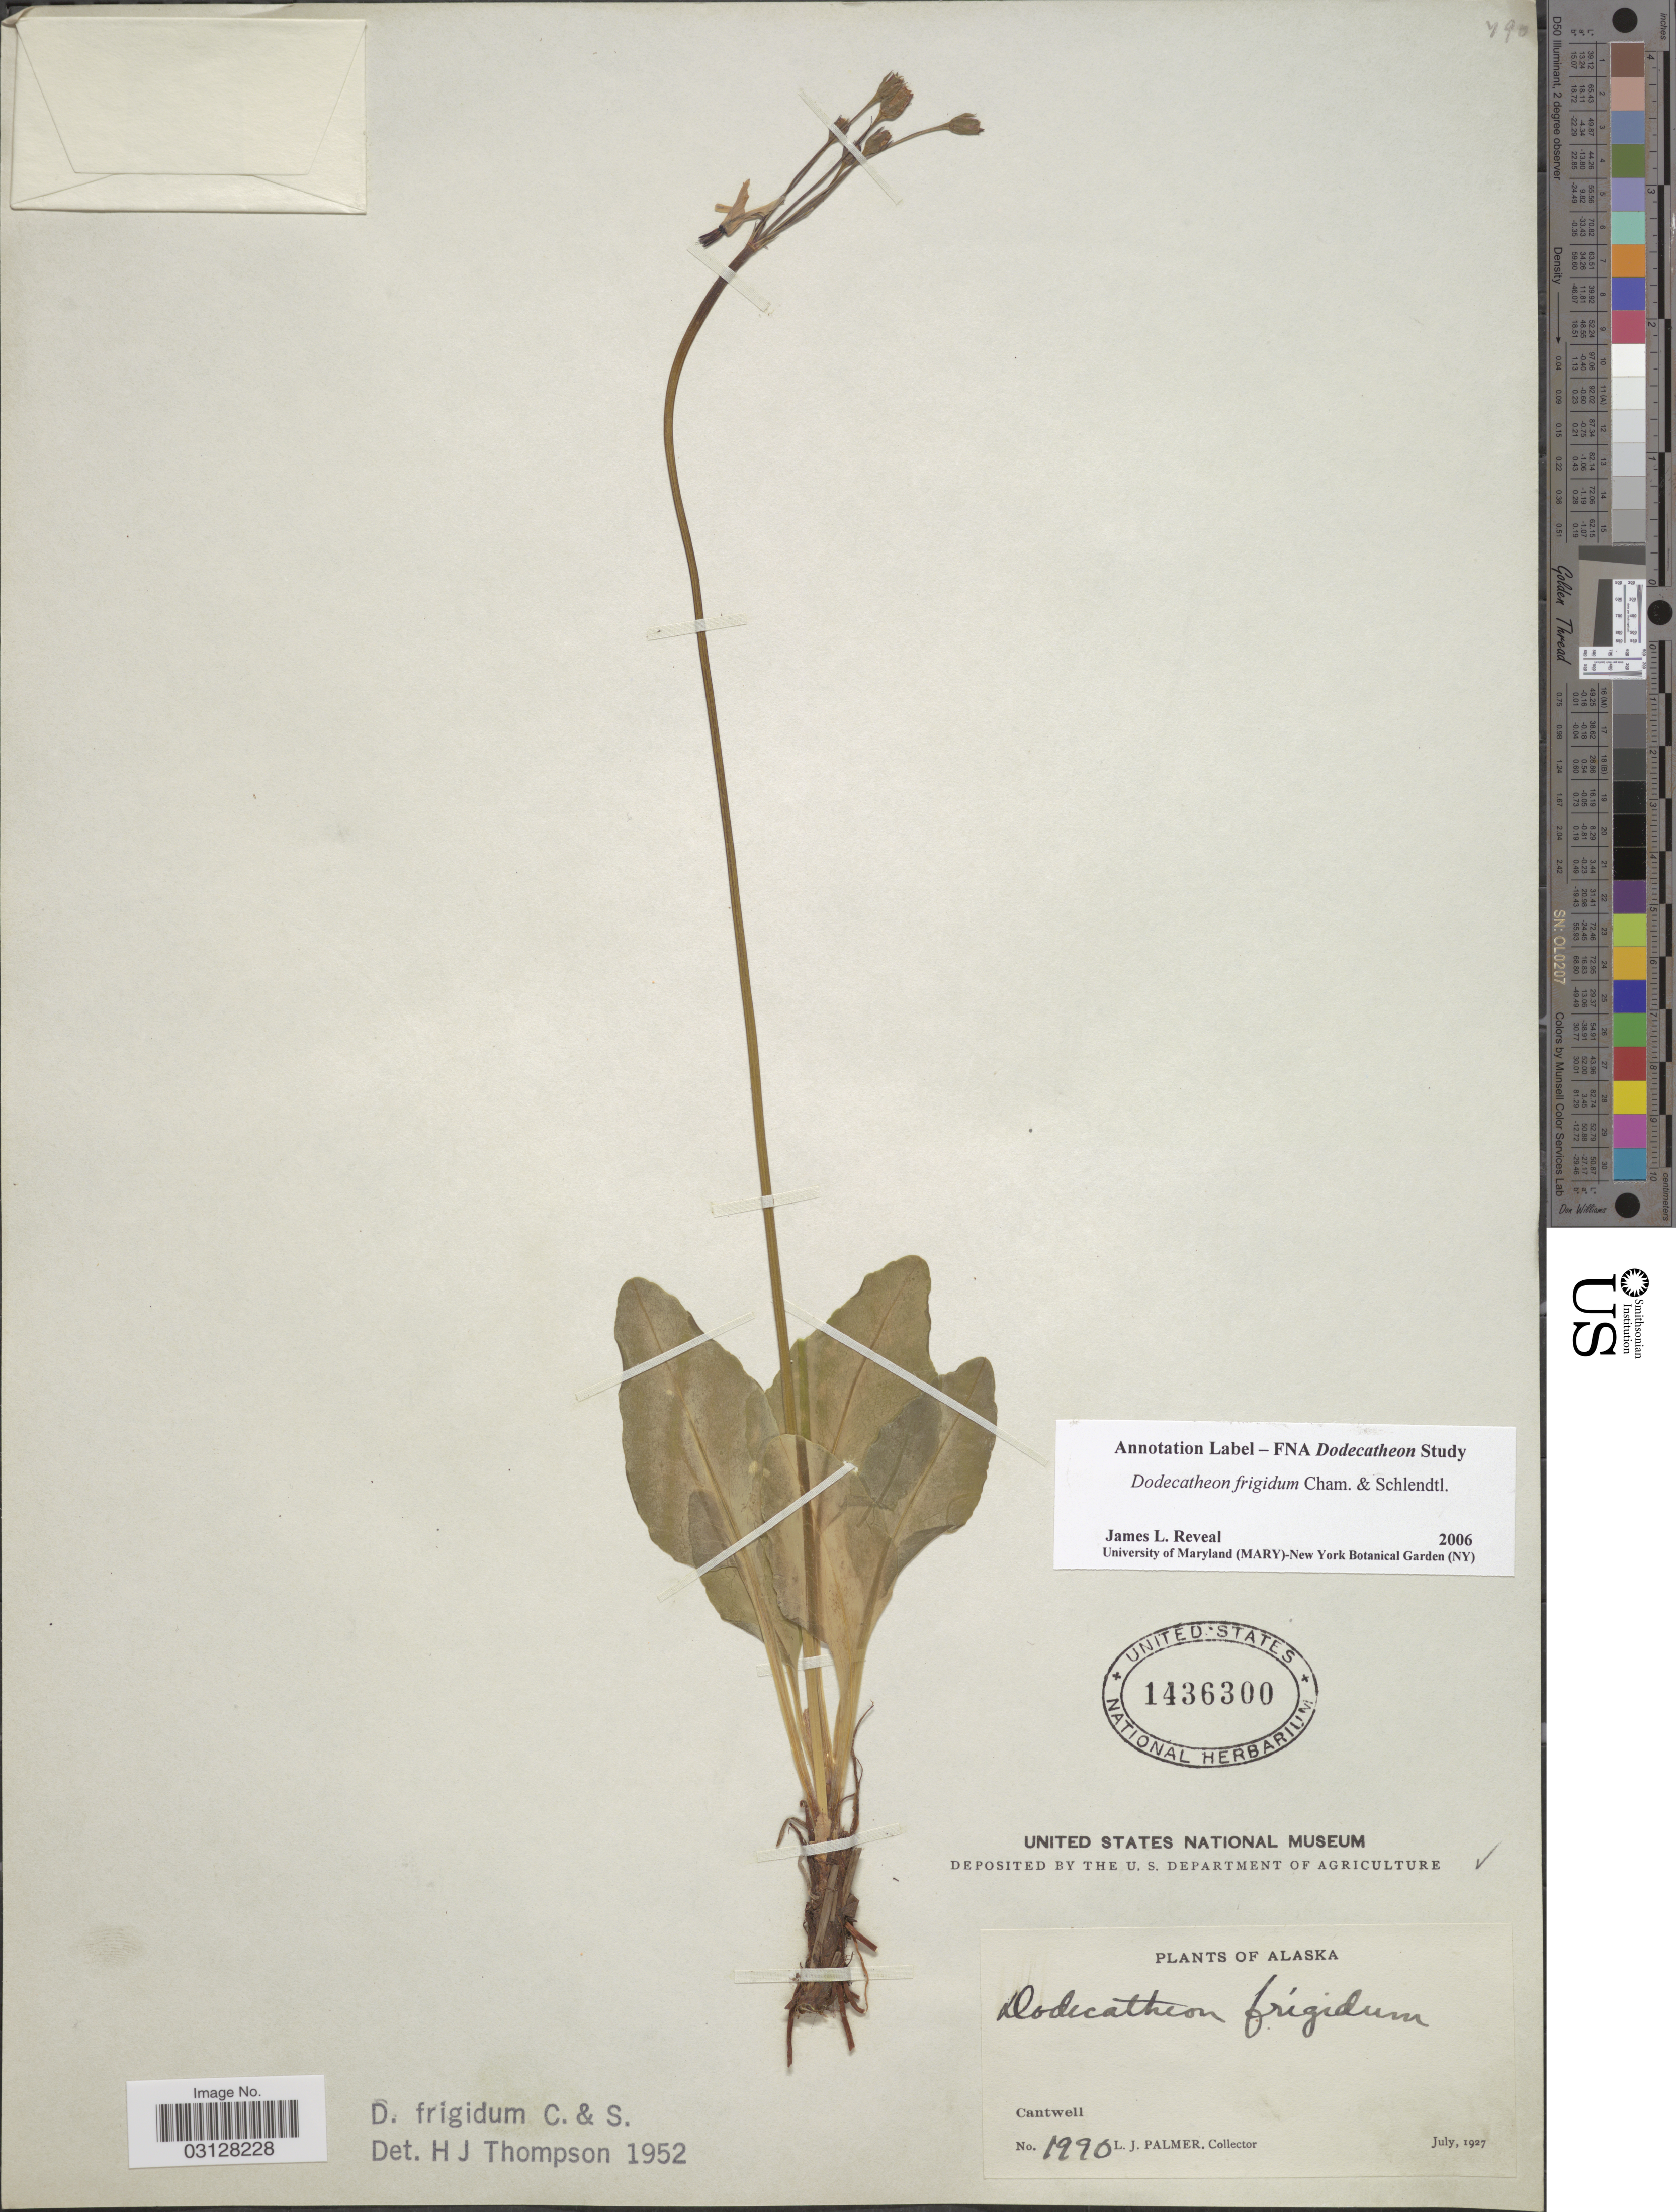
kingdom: Plantae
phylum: Tracheophyta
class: Magnoliopsida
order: Ericales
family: Primulaceae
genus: Dodecatheon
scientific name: Dodecatheon frigidum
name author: Cham. & Schltdl.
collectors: L. J. Palmer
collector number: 1990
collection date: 1927-07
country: United States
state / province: Alaska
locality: Cantwell.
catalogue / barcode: US 1436300